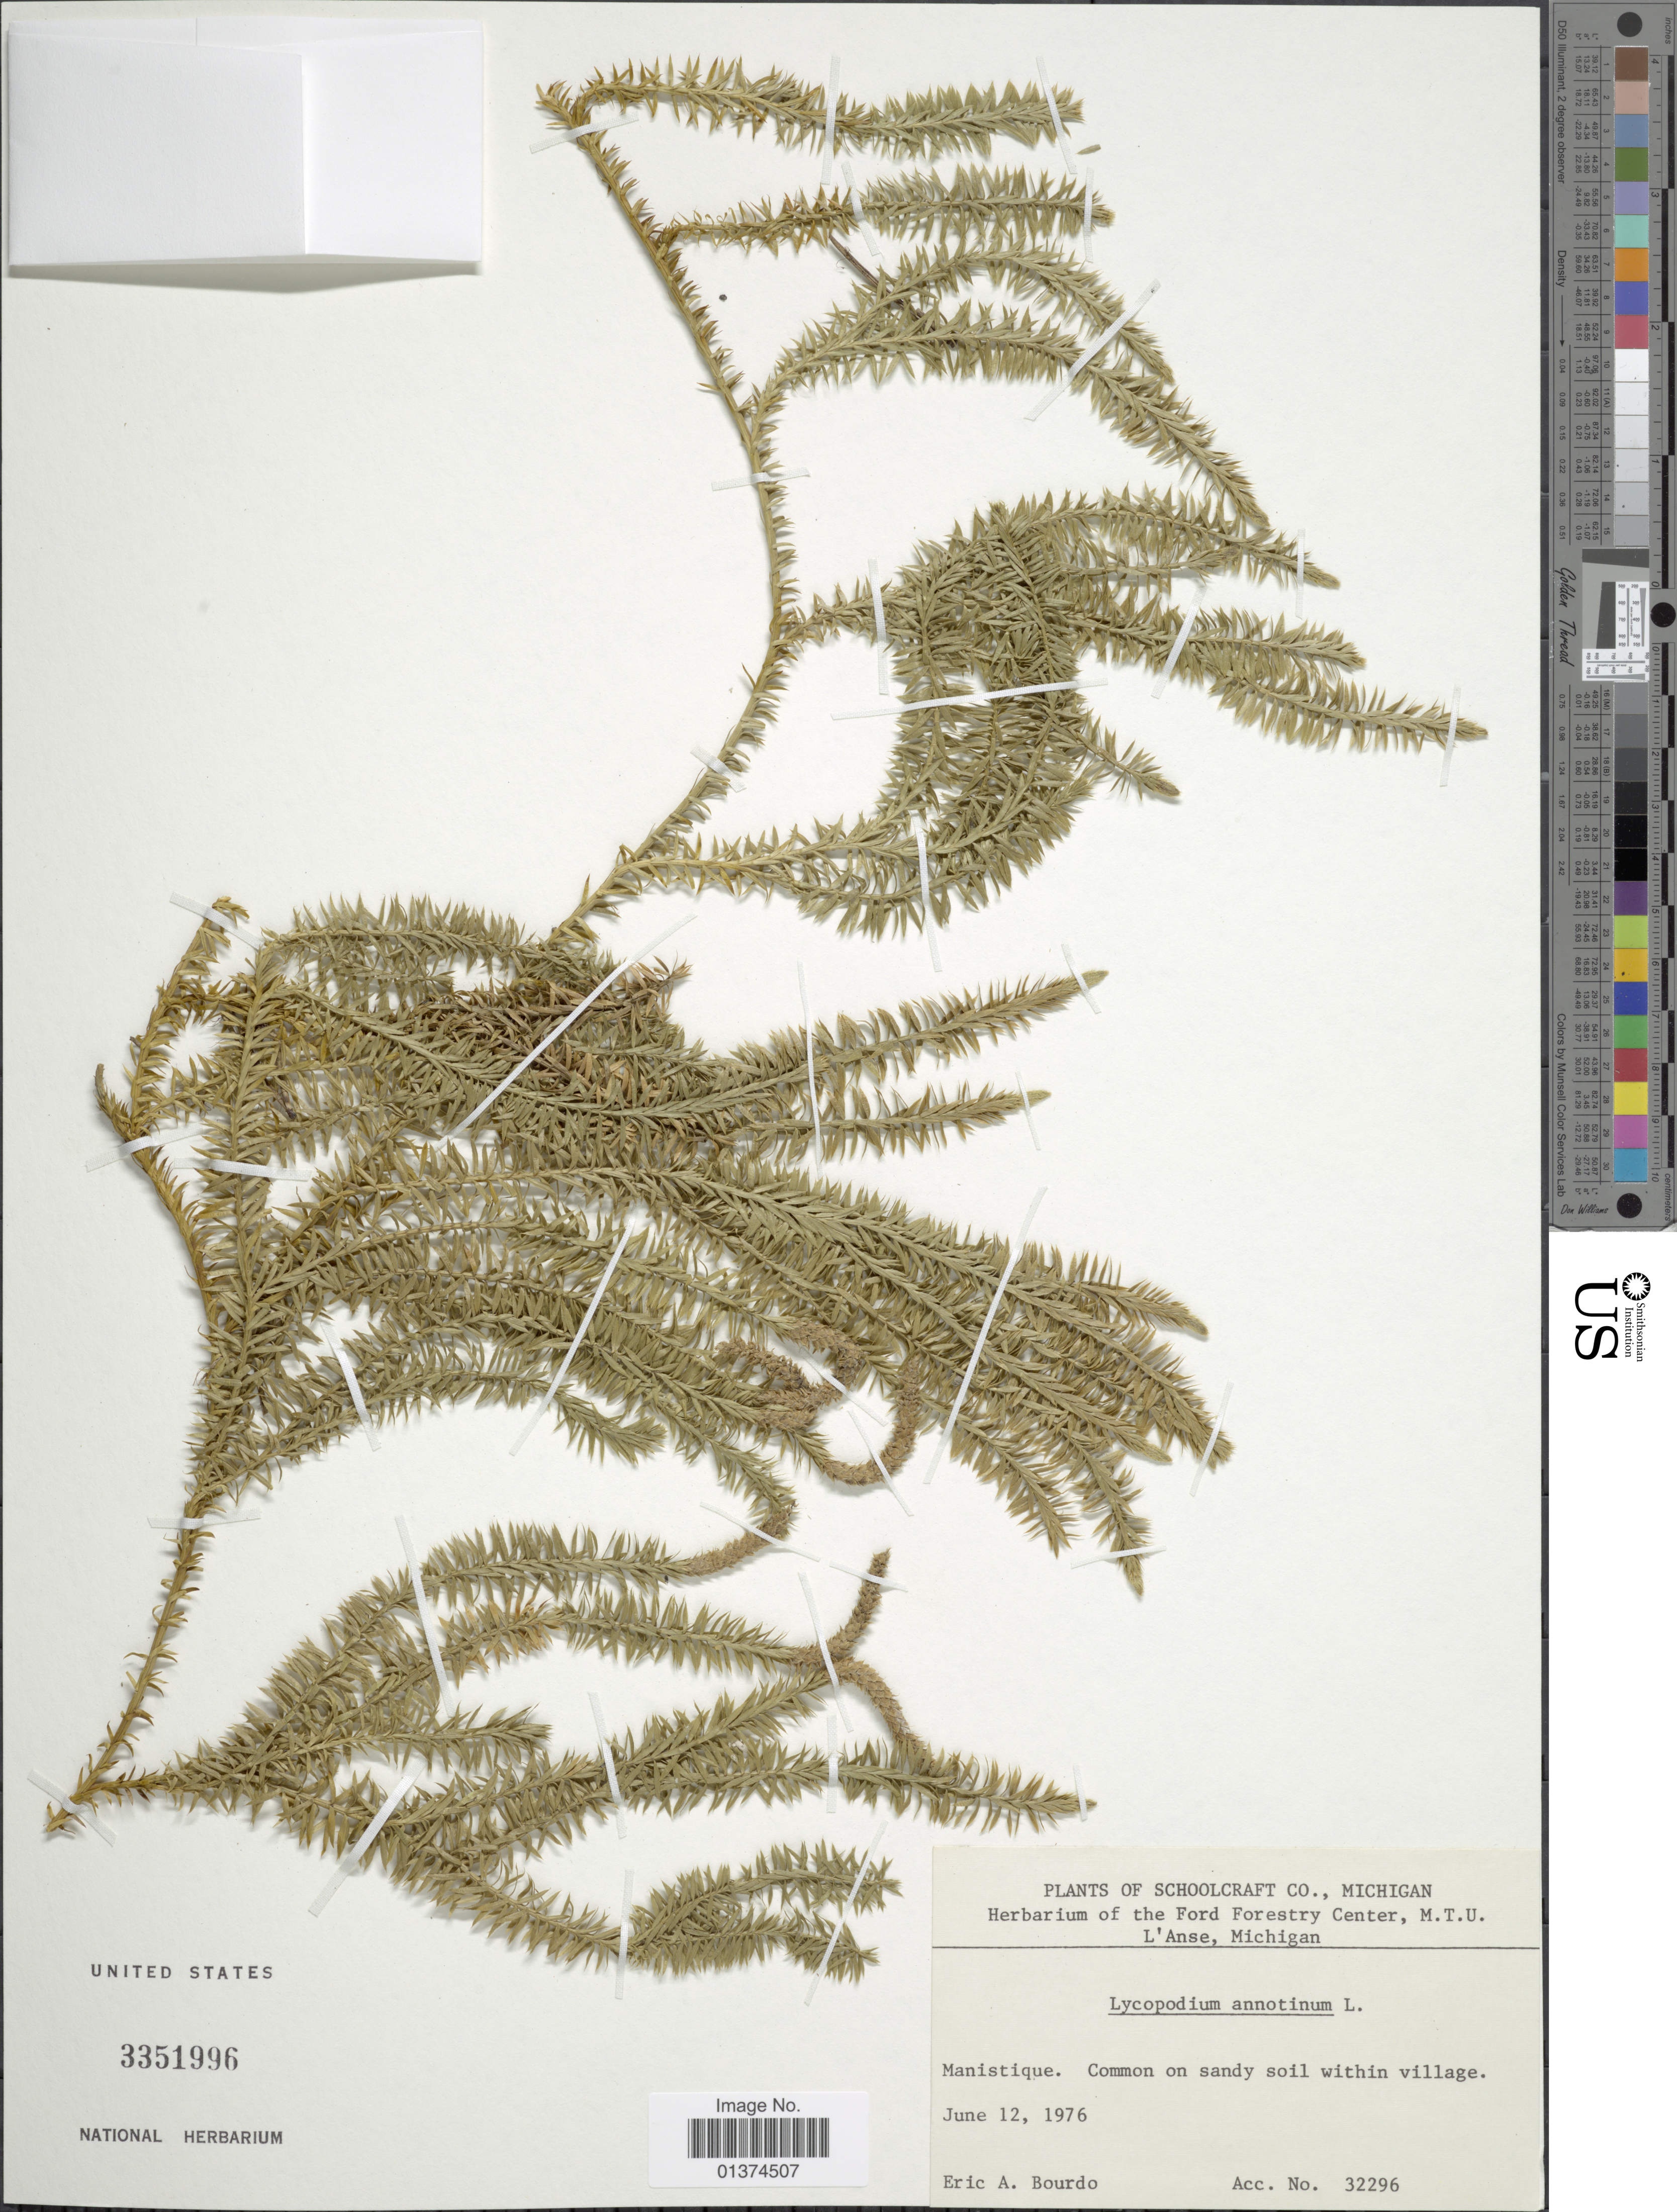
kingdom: Plantae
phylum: Tracheophyta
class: Lycopodiopsida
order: Lycopodiales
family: Lycopodiaceae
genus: Spinulum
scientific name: Spinulum annotinum subsp. annotinum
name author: (L.) A. Haines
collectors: E. Bourdo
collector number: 32296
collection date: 1976-06-12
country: United States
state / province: Michigan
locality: Schoolcraft Co., Manistique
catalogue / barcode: US 3351996